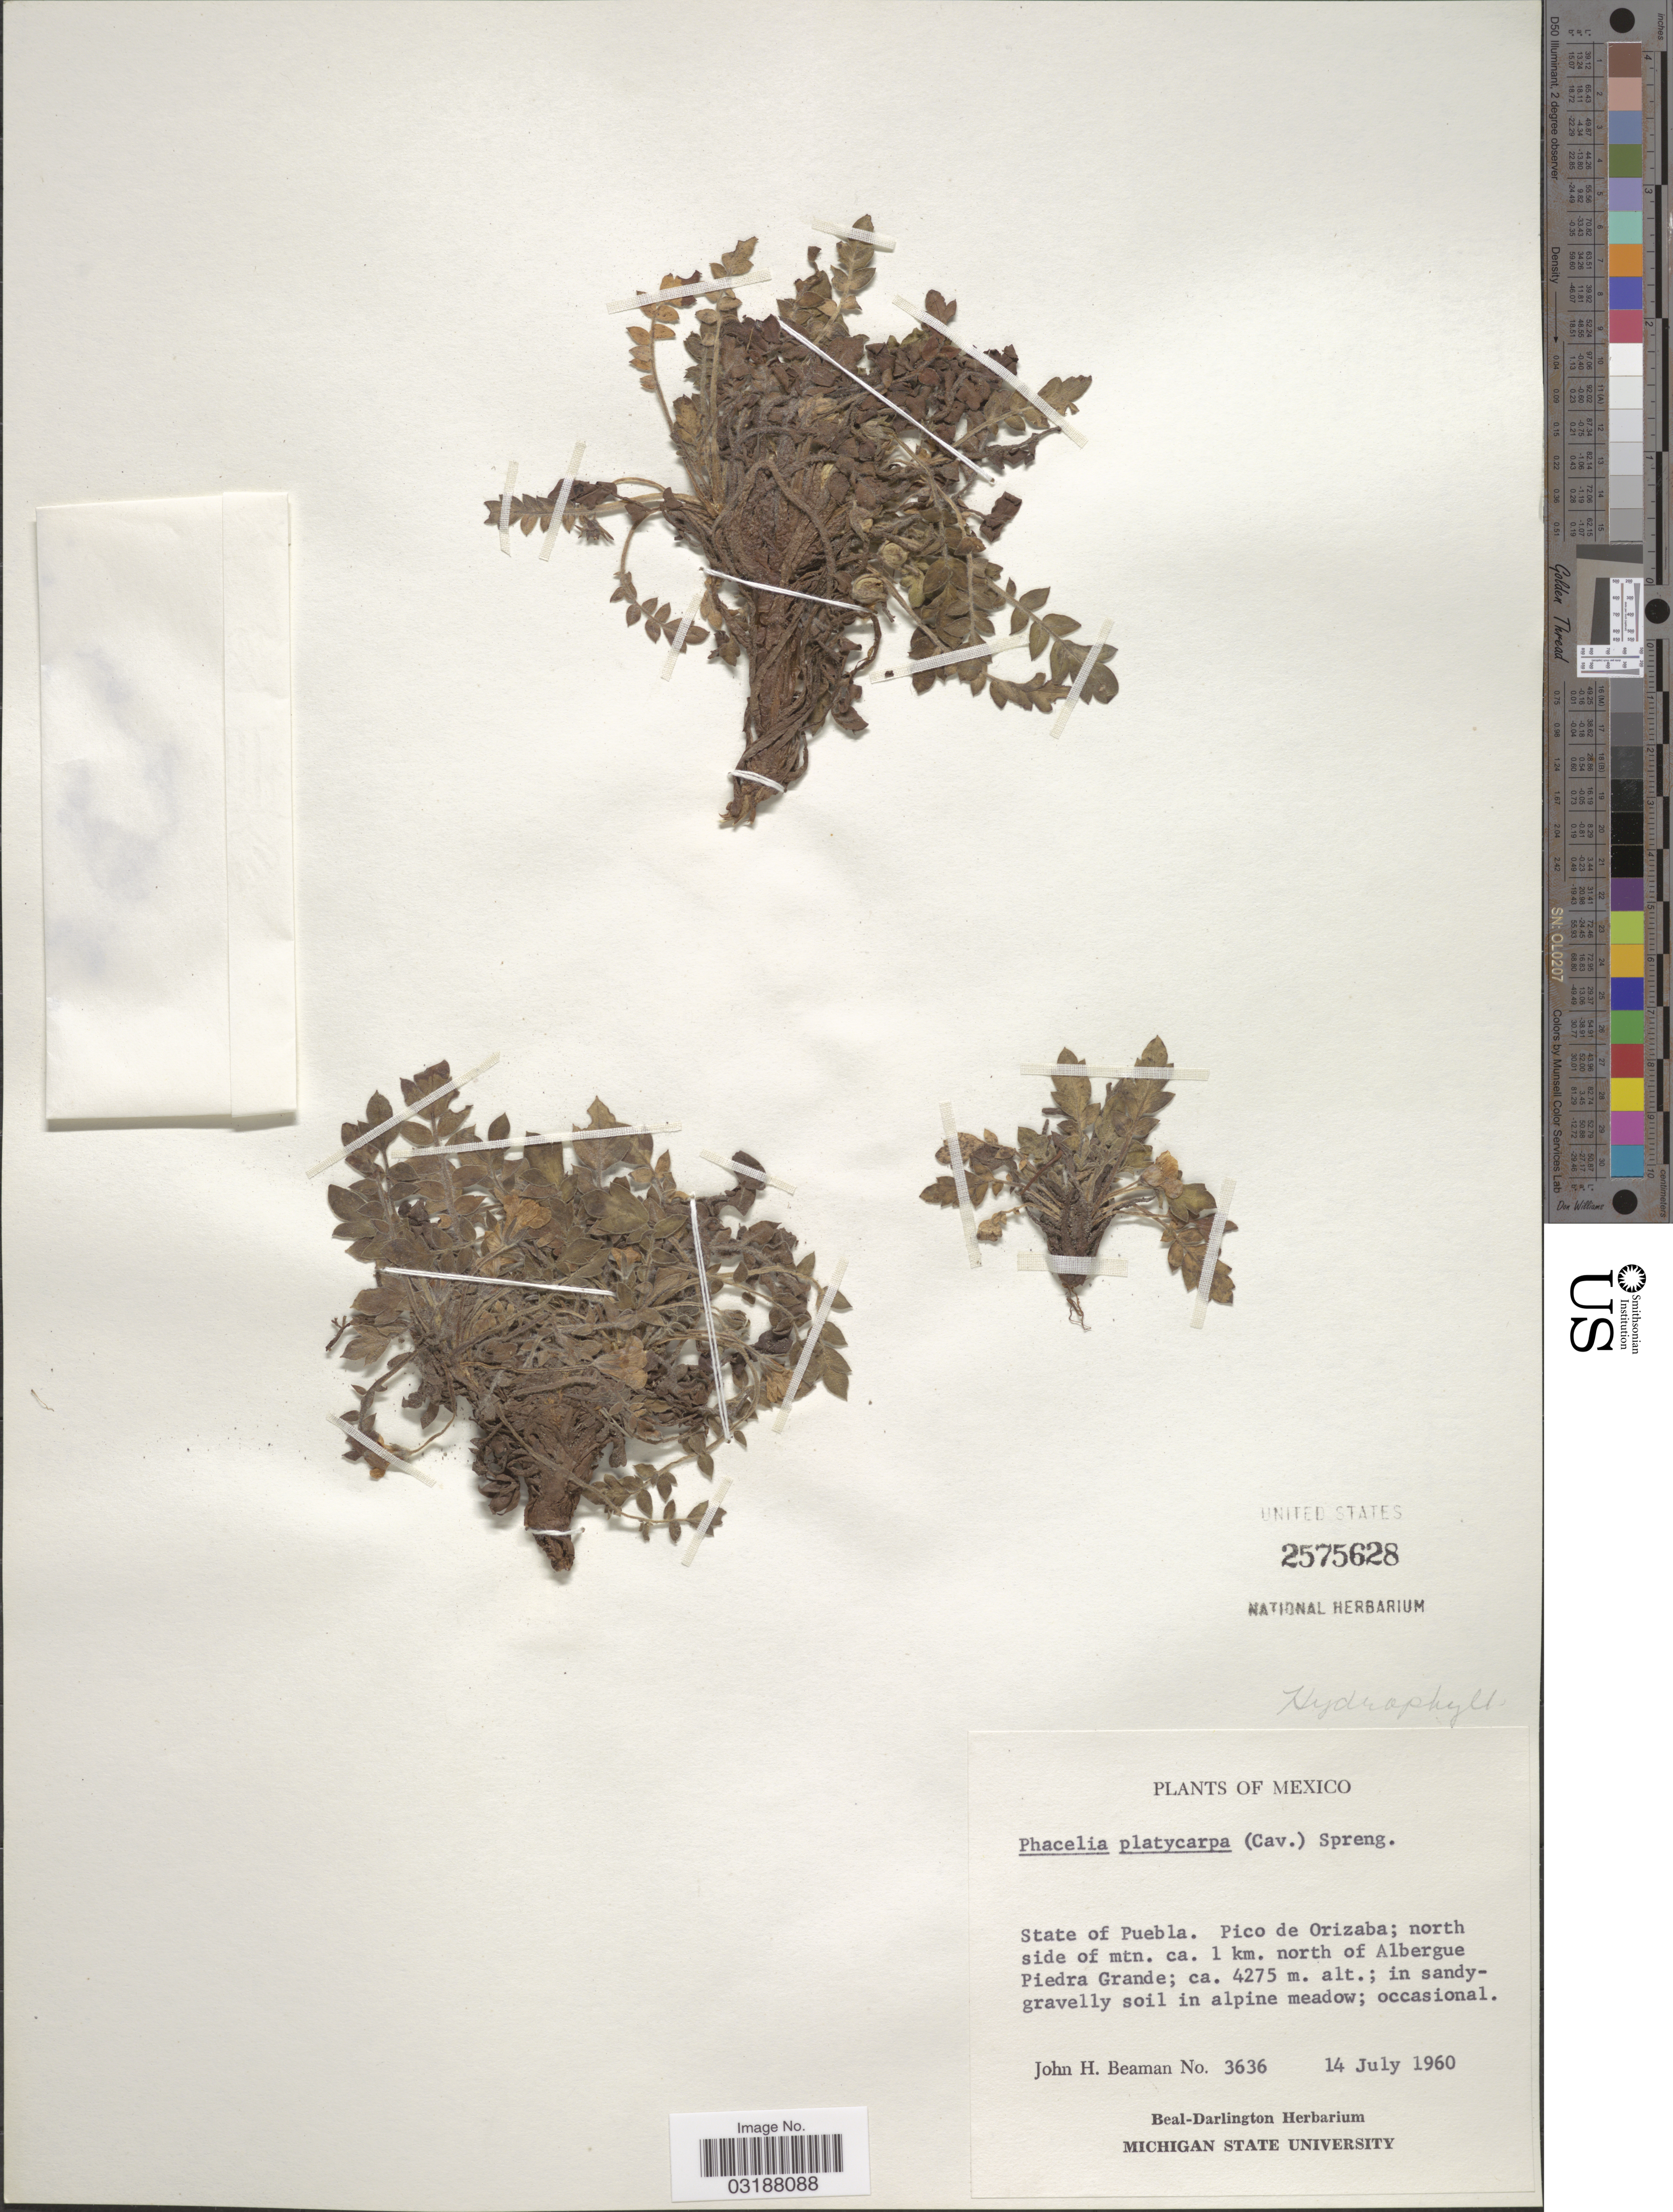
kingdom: Plantae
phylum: Tracheophyta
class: Magnoliopsida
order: Boraginales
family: Hydrophyllaceae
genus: Phacelia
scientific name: Phacelia platycarpa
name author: (Cav.) Spreng.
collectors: J. H. Beaman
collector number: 3636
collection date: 1960-07-14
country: Mexico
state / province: Puebla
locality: Pico de Orizaba; north side of mtn. ca. 1 km. north of Albergue Piedra Grande.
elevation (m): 4275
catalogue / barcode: US 2575628